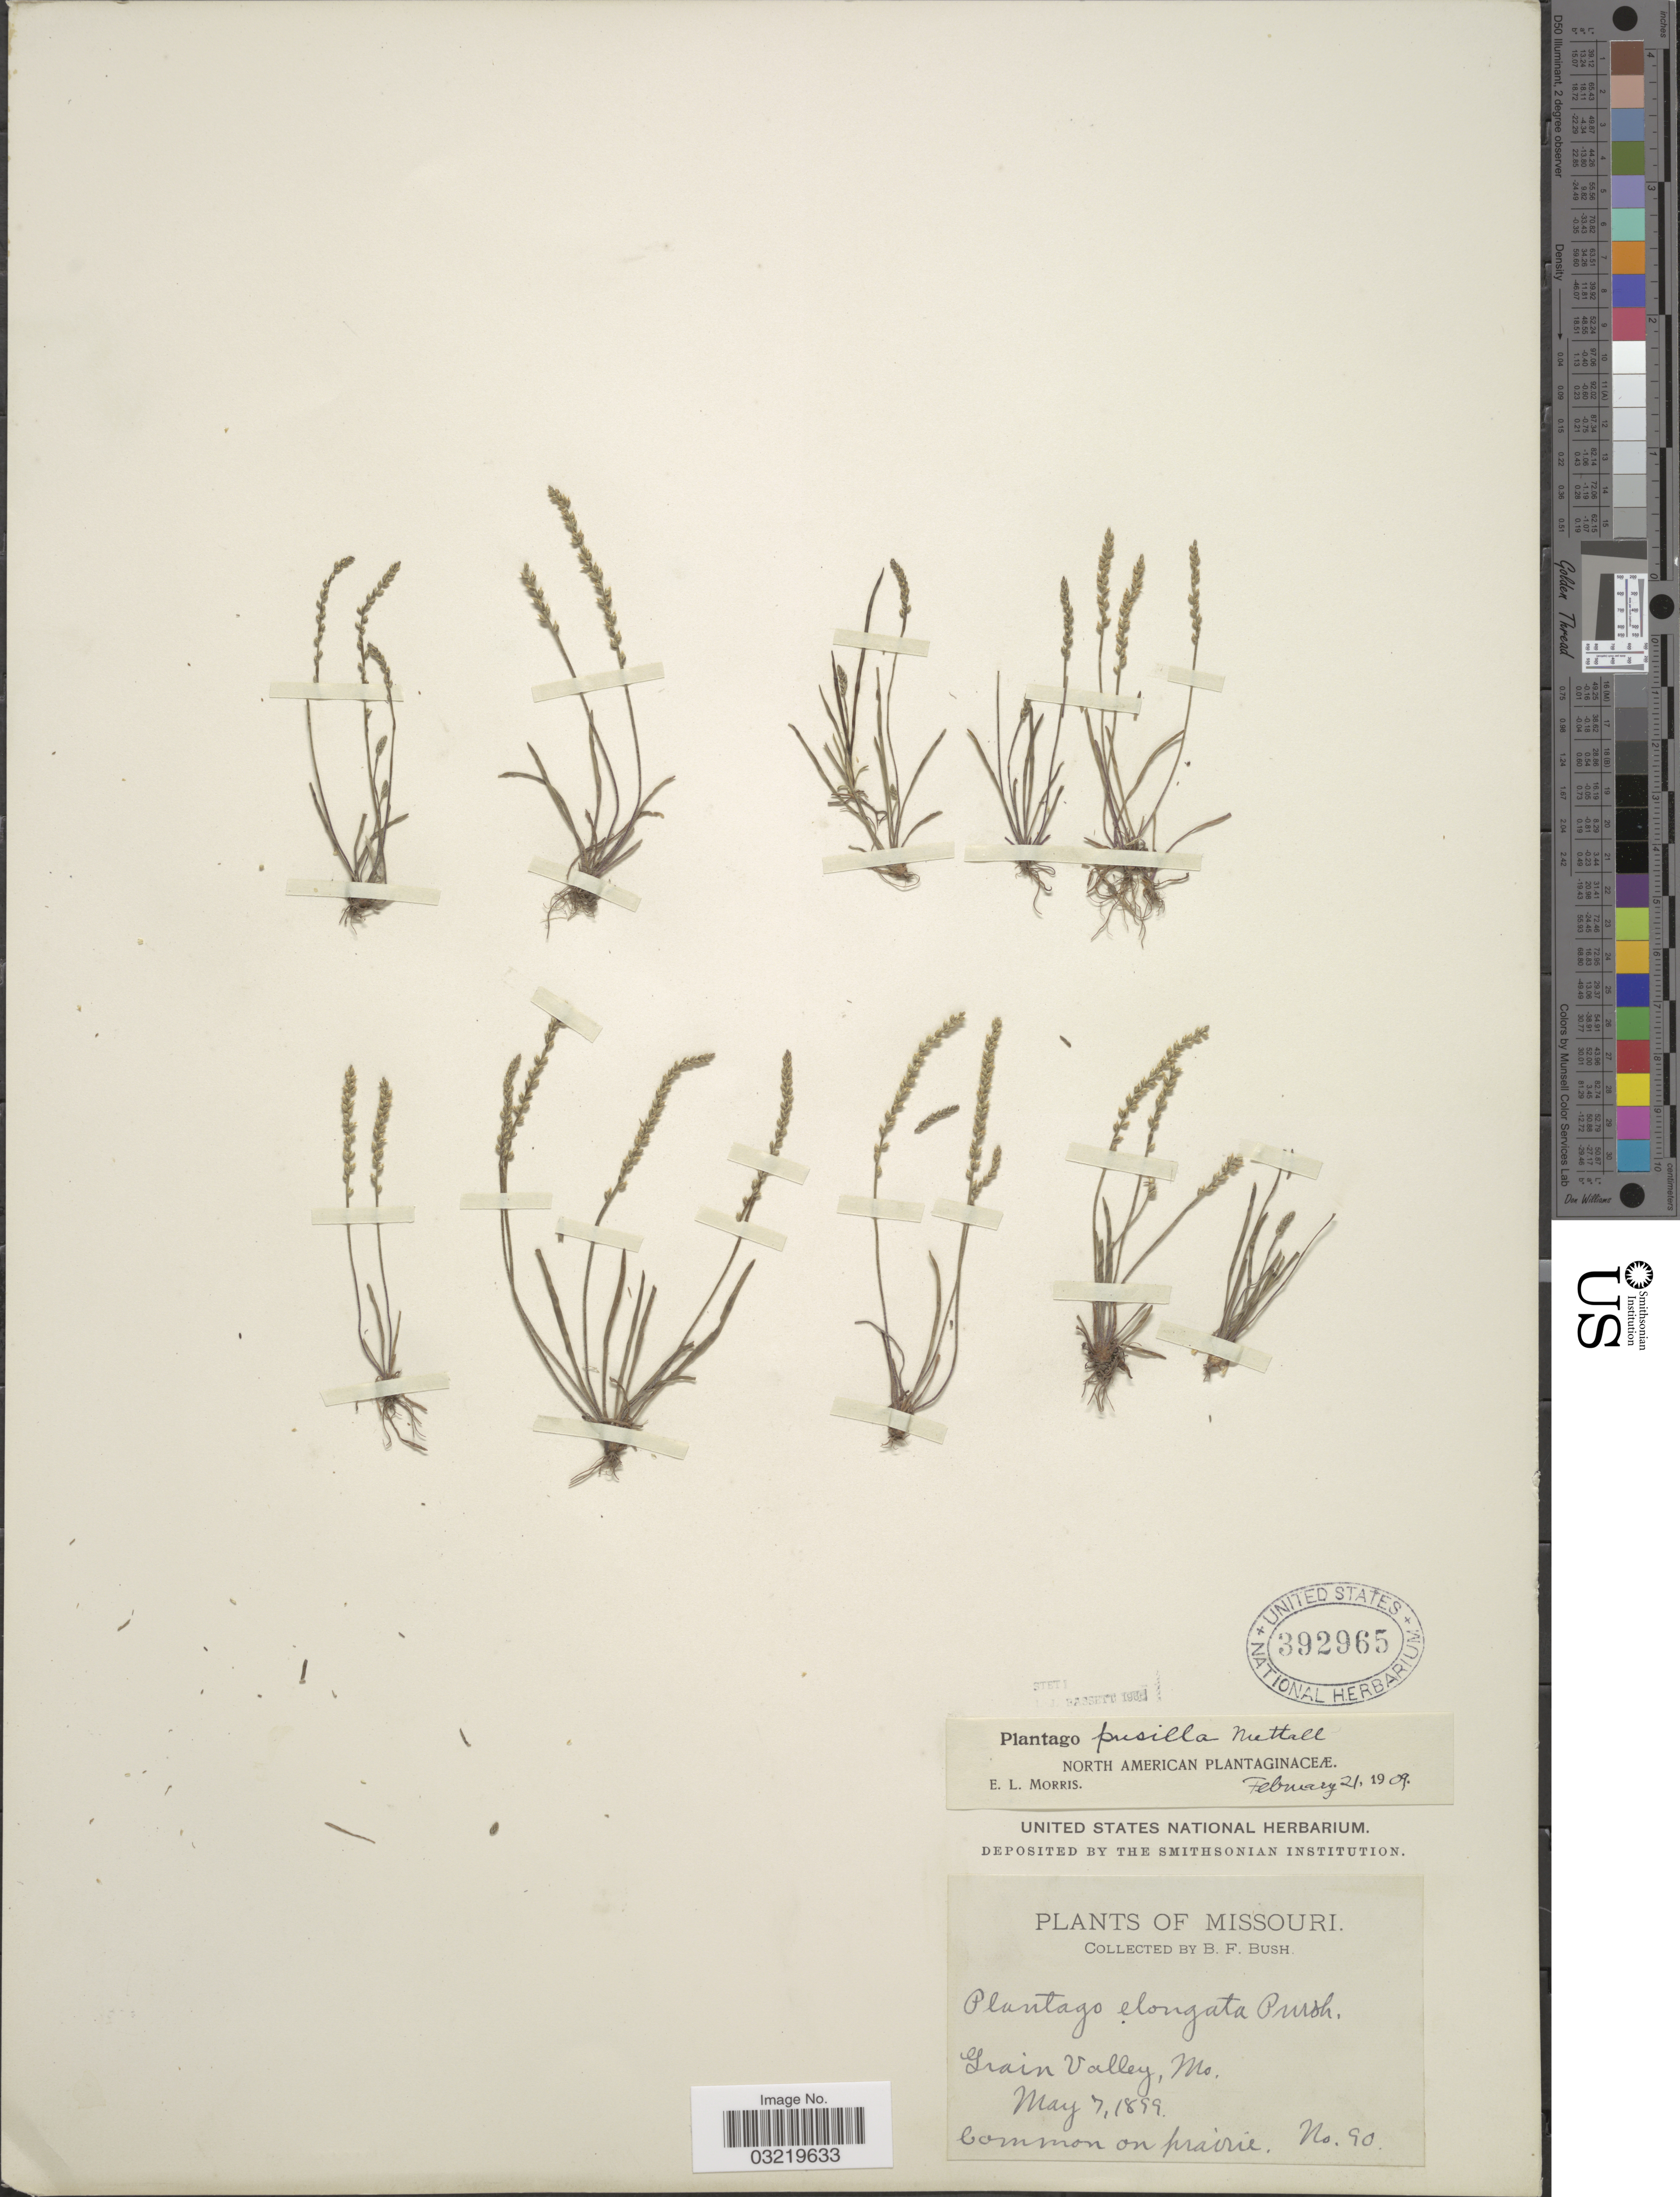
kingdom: Plantae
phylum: Tracheophyta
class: Magnoliopsida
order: Lamiales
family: Plantaginaceae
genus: Plantago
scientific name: Plantago pusilla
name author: Nutt.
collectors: B. F. Bush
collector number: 90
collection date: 1899-05-07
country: United States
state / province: Missouri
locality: Grain Valley.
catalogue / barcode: US 392965